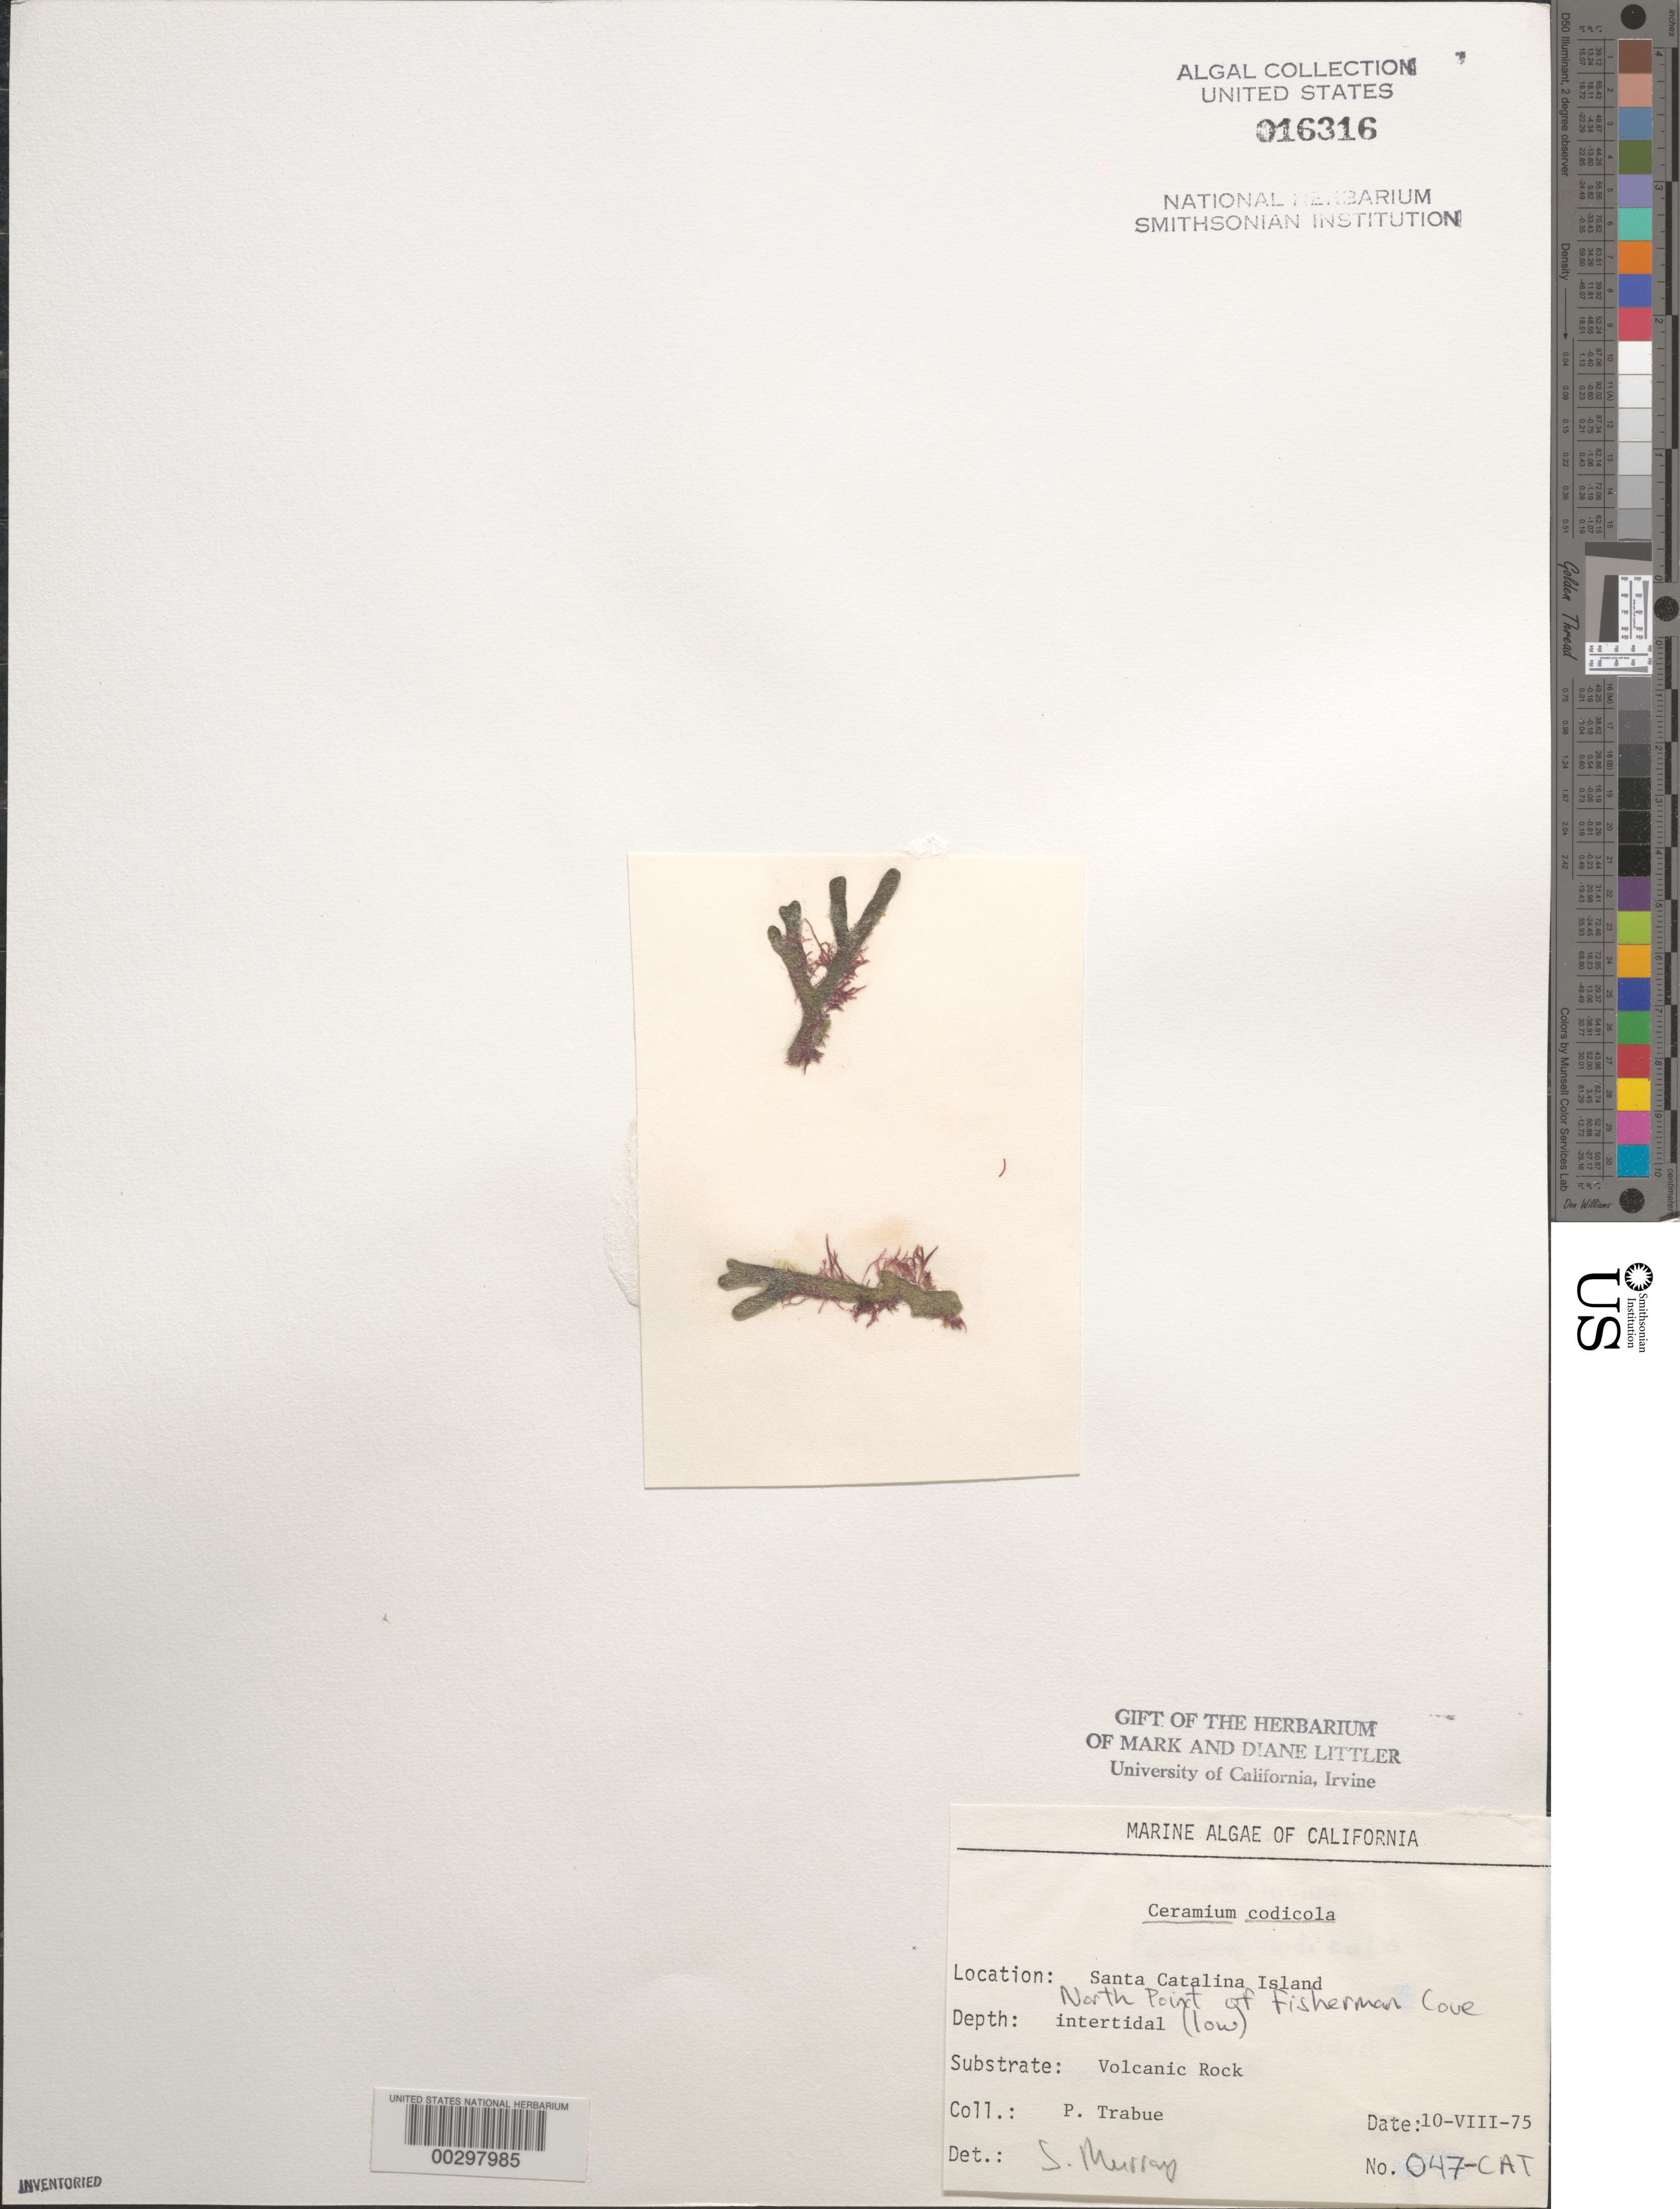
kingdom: Plantae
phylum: Rhodophyta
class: Florideophyceae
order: Ceramiales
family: Ceramiaceae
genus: Ceramium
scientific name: Ceramium codicola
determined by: Murray, S. N.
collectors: P. J. Trabue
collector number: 047-cat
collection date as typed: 10 Aug 1975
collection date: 1975-08-10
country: United States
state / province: California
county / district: Los Angeles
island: Santa Catalina Island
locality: Fishermen Cove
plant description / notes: BLM-SOCALBIGHT Rocky Intertidal Survey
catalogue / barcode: US 16316